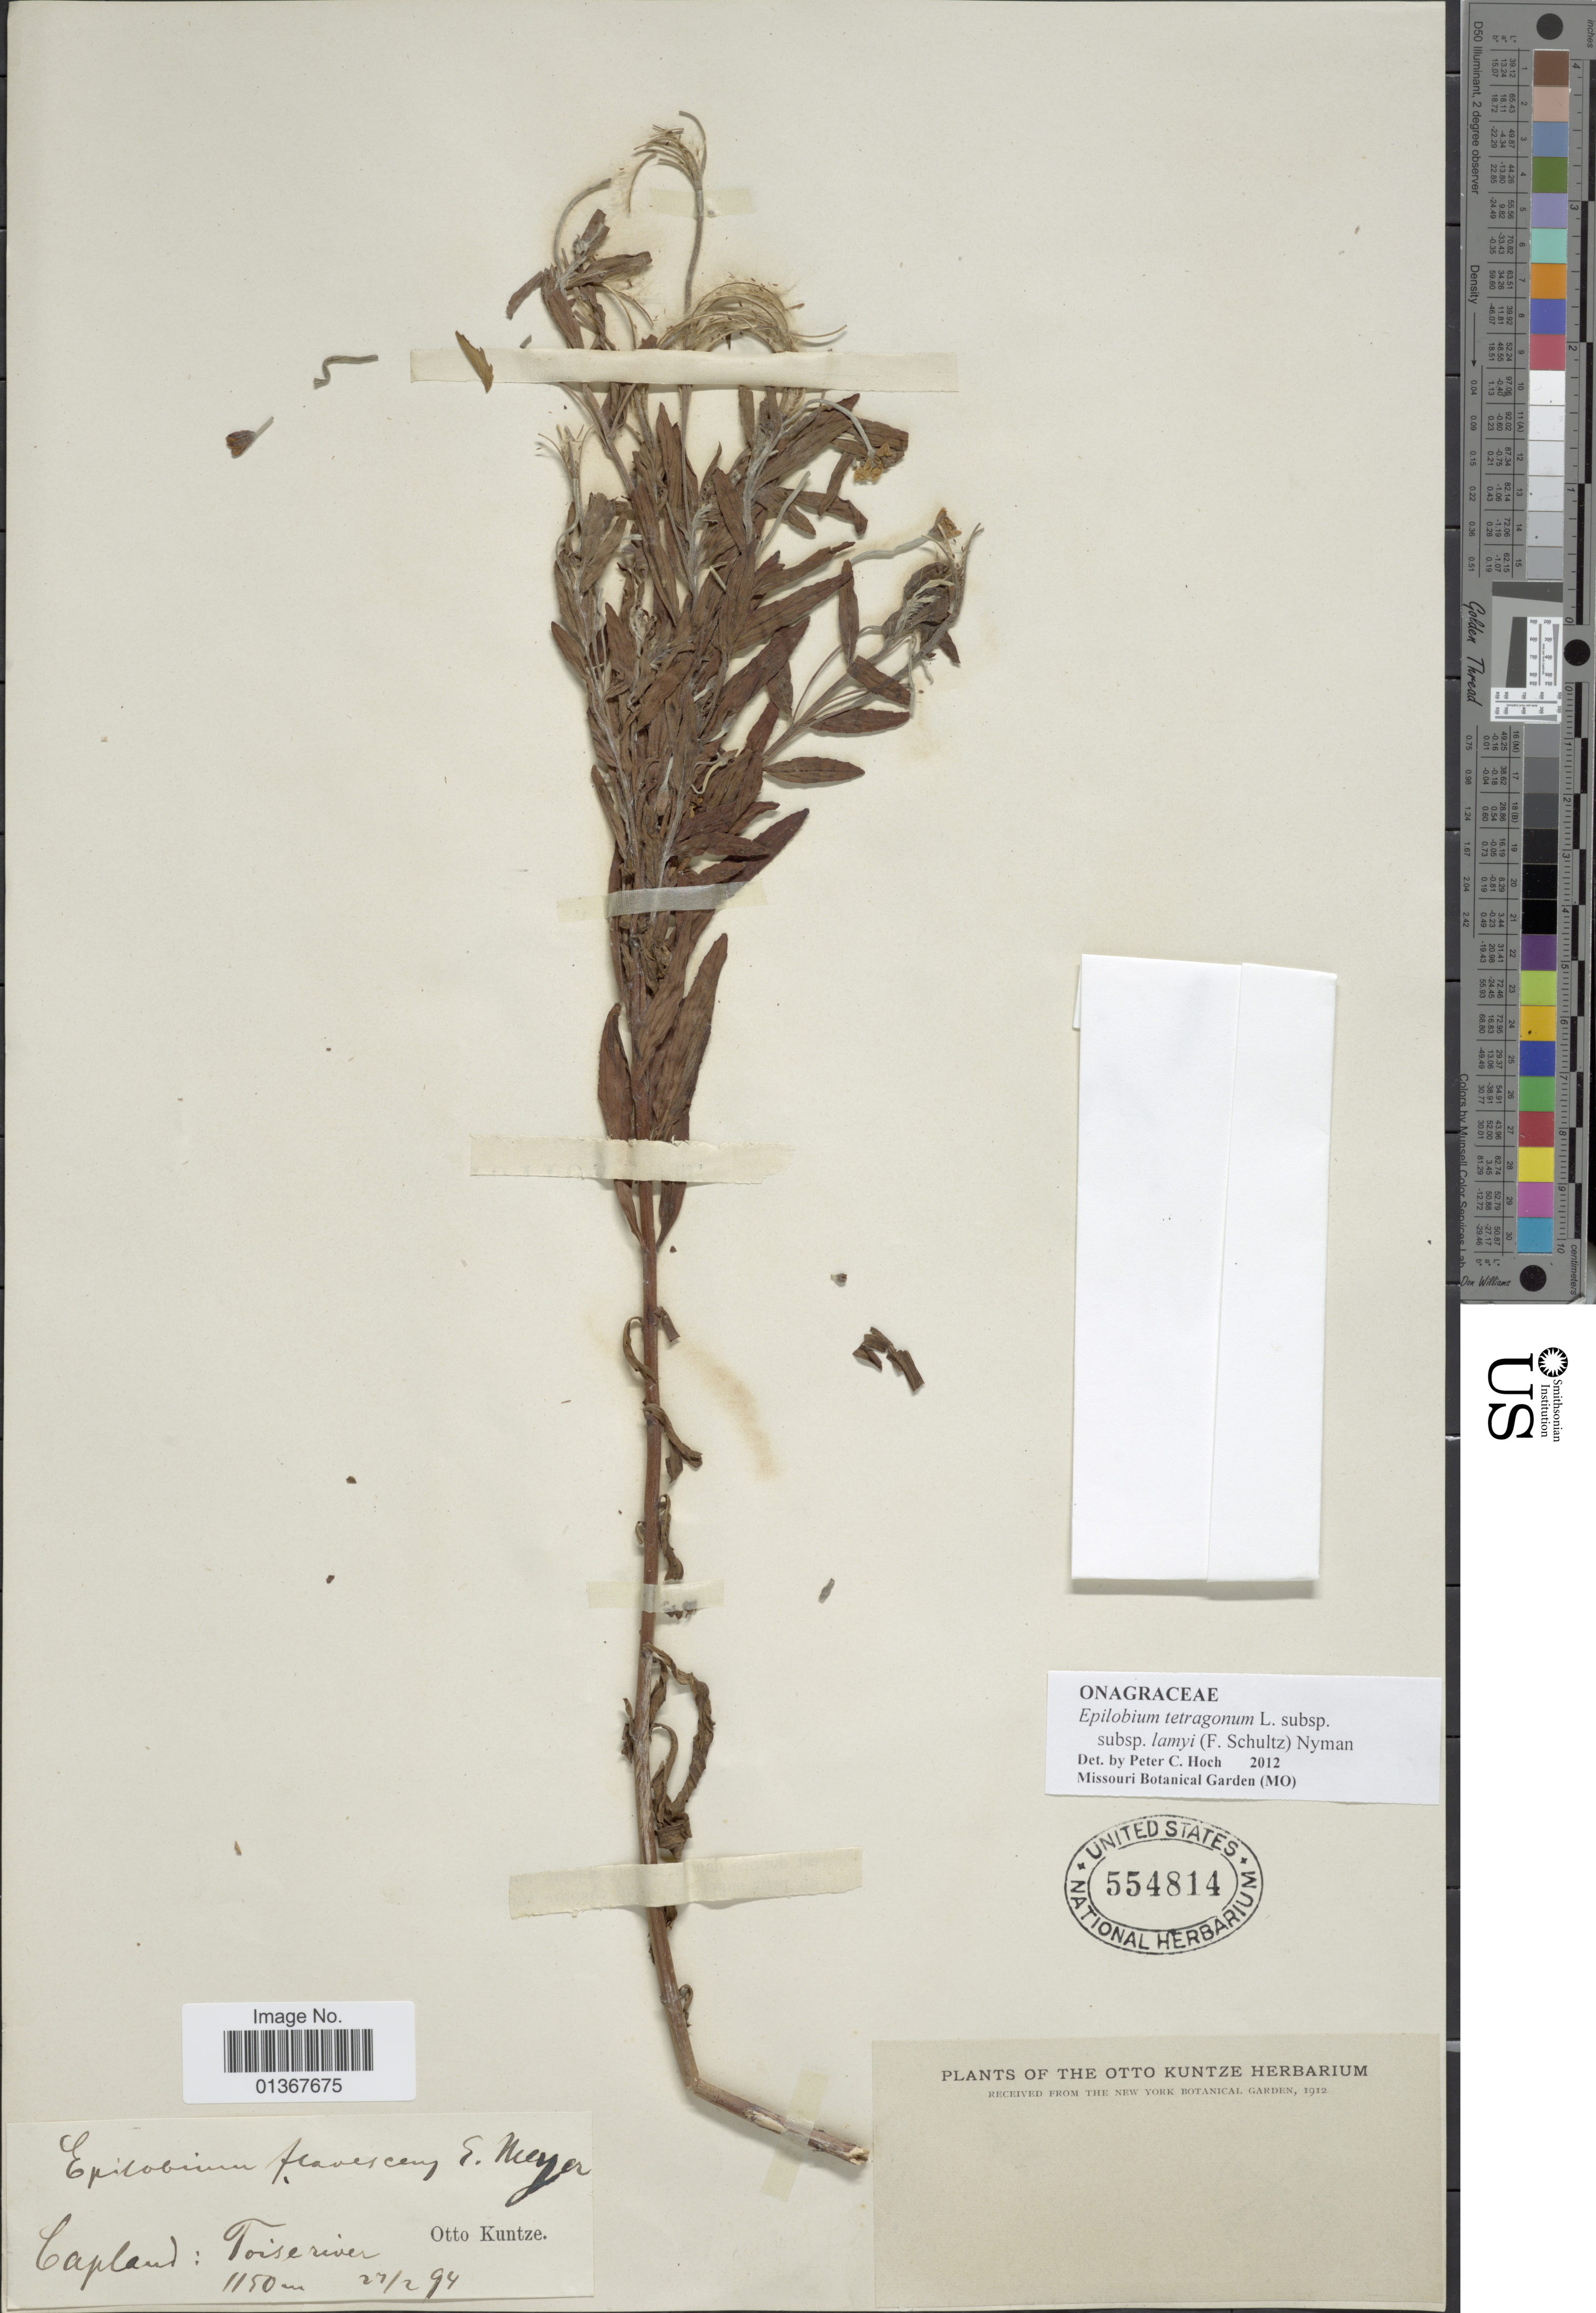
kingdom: Plantae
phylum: Tracheophyta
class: Magnoliopsida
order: Myrtales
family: Onagraceae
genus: Epilobium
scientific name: Epilobium tetragonum subsp. lamyi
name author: (F.W. Schultz) Nyman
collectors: C.E.O. Kuntze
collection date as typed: Transcribed d/m/y: 27/2/94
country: South Africa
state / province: Eastern Cape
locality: Capland: Toise river.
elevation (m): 1150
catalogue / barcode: US 554814